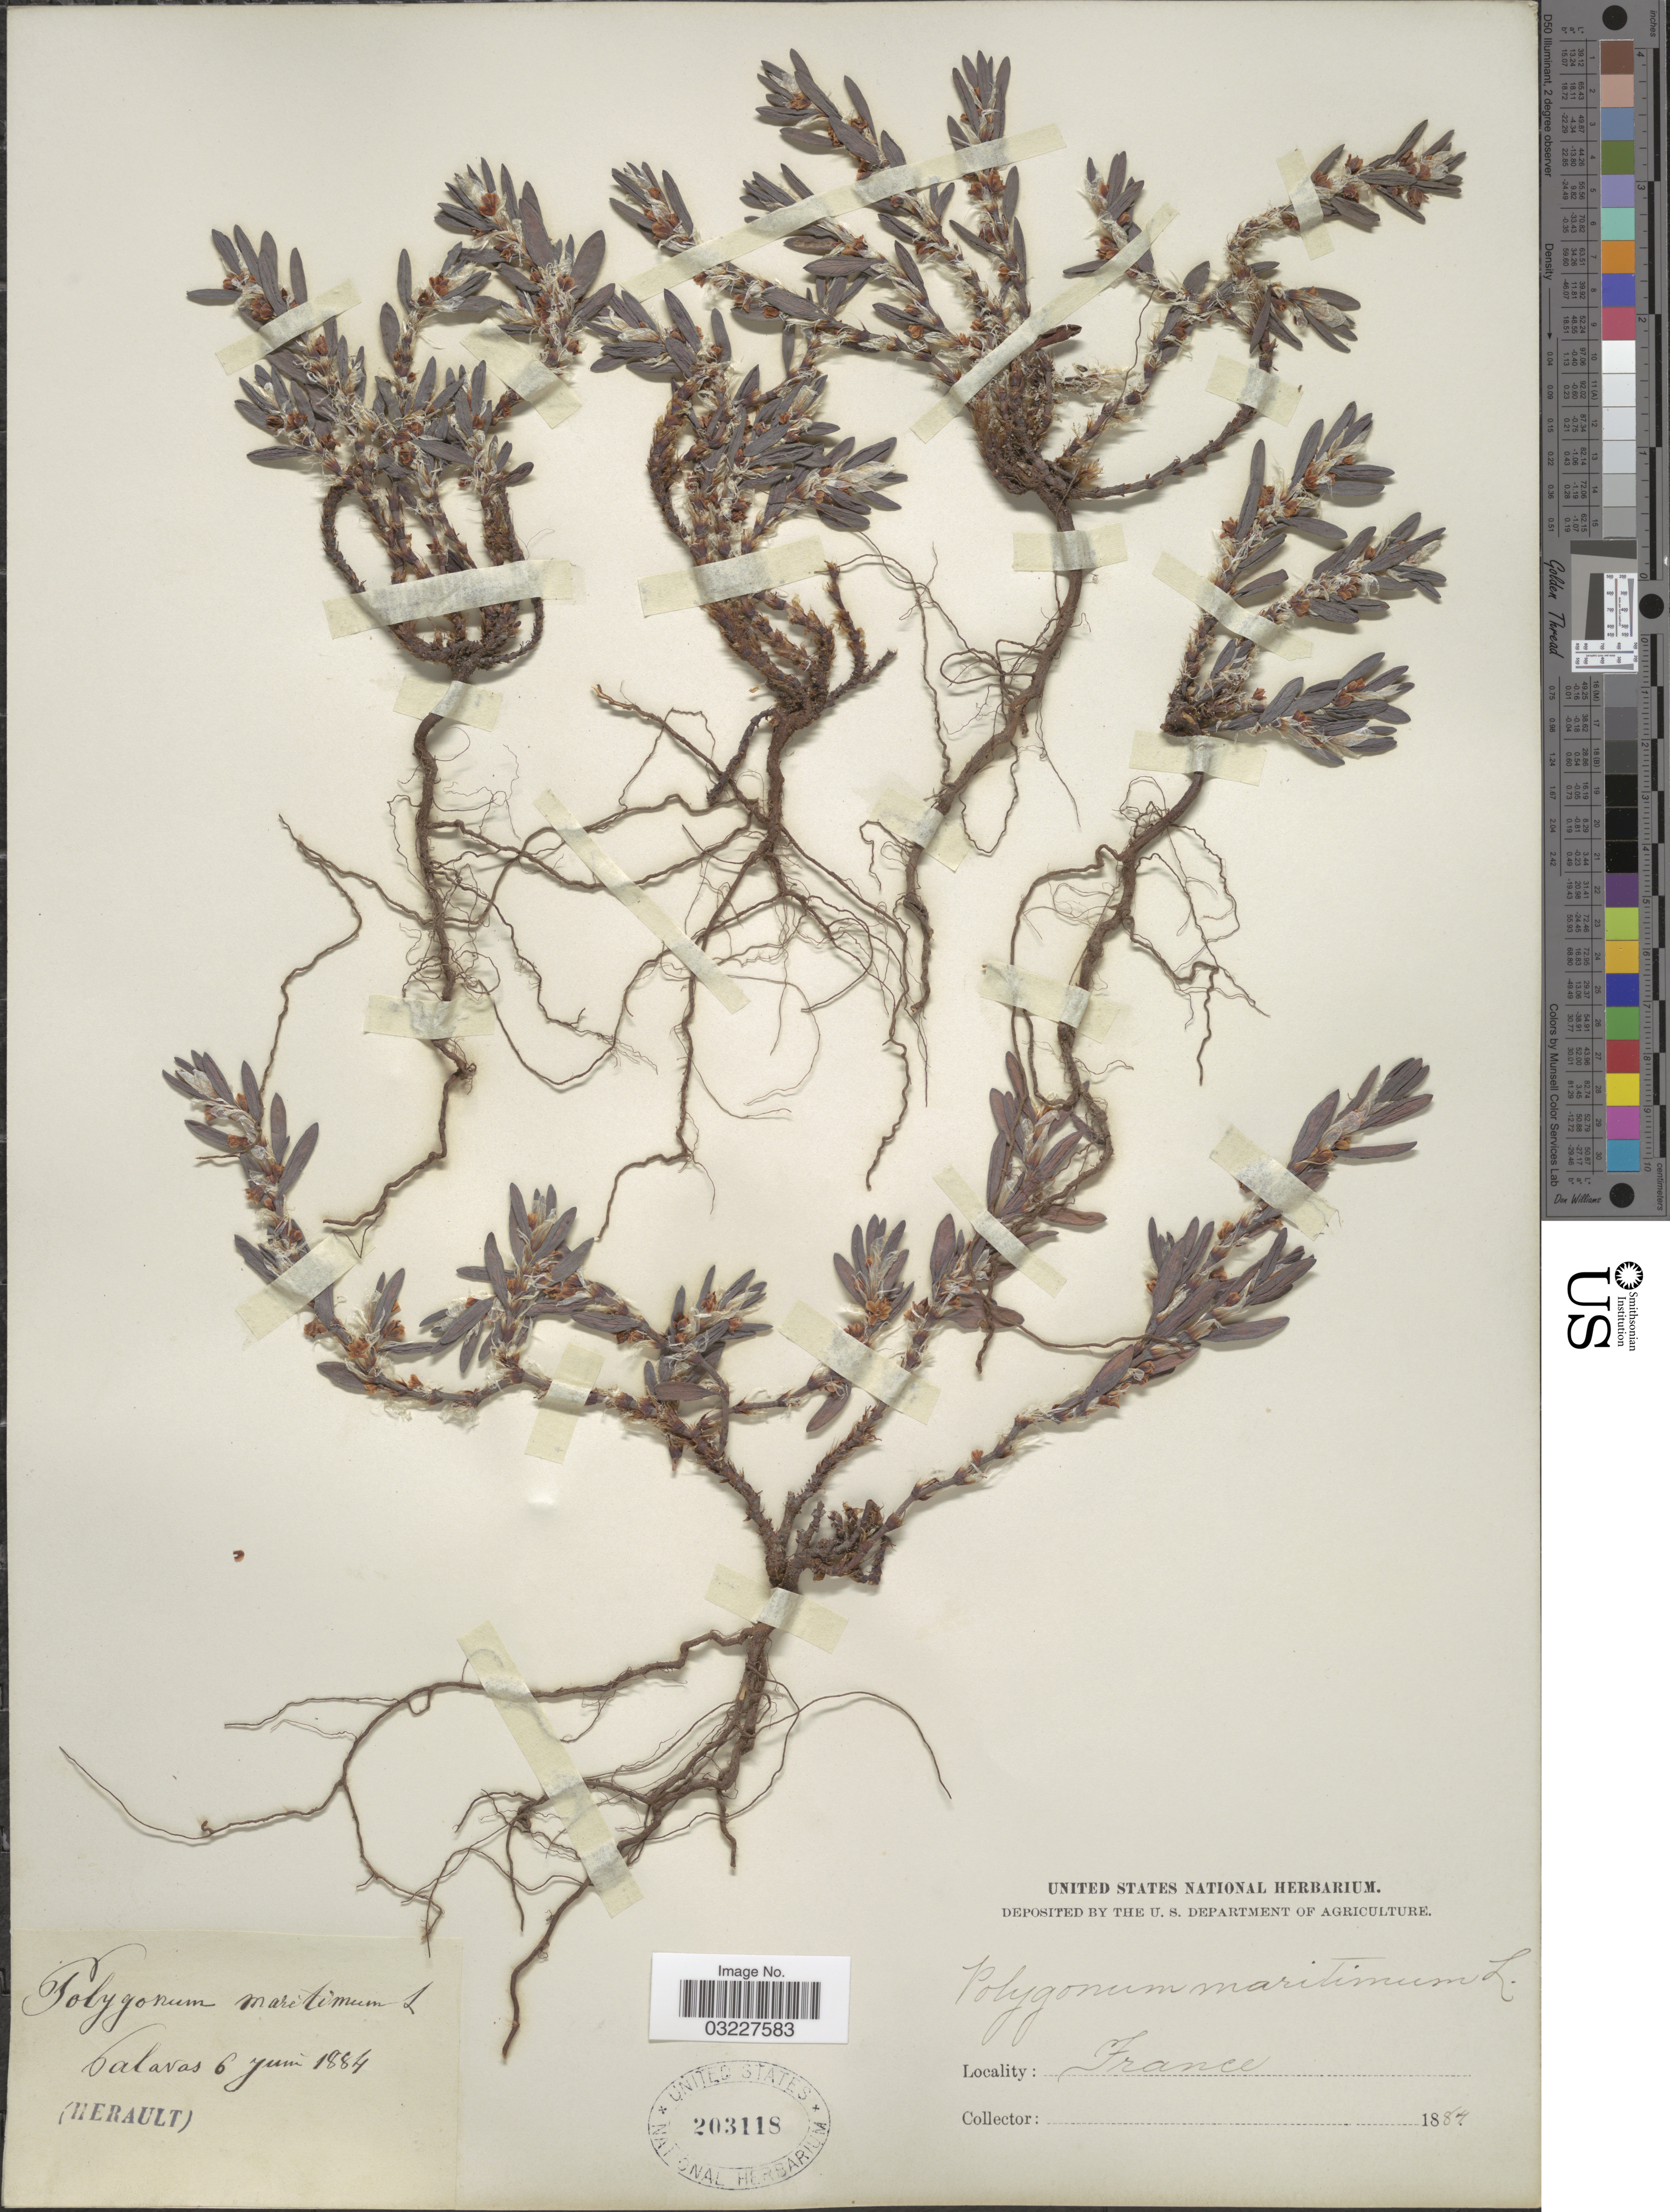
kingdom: Plantae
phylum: Tracheophyta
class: Magnoliopsida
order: Caryophyllales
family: Polygonaceae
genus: Polygonum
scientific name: Polygonum maritimum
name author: L.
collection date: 1884-06-06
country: France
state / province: Occitanie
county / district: Hérault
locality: Calavas.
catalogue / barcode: US 203118